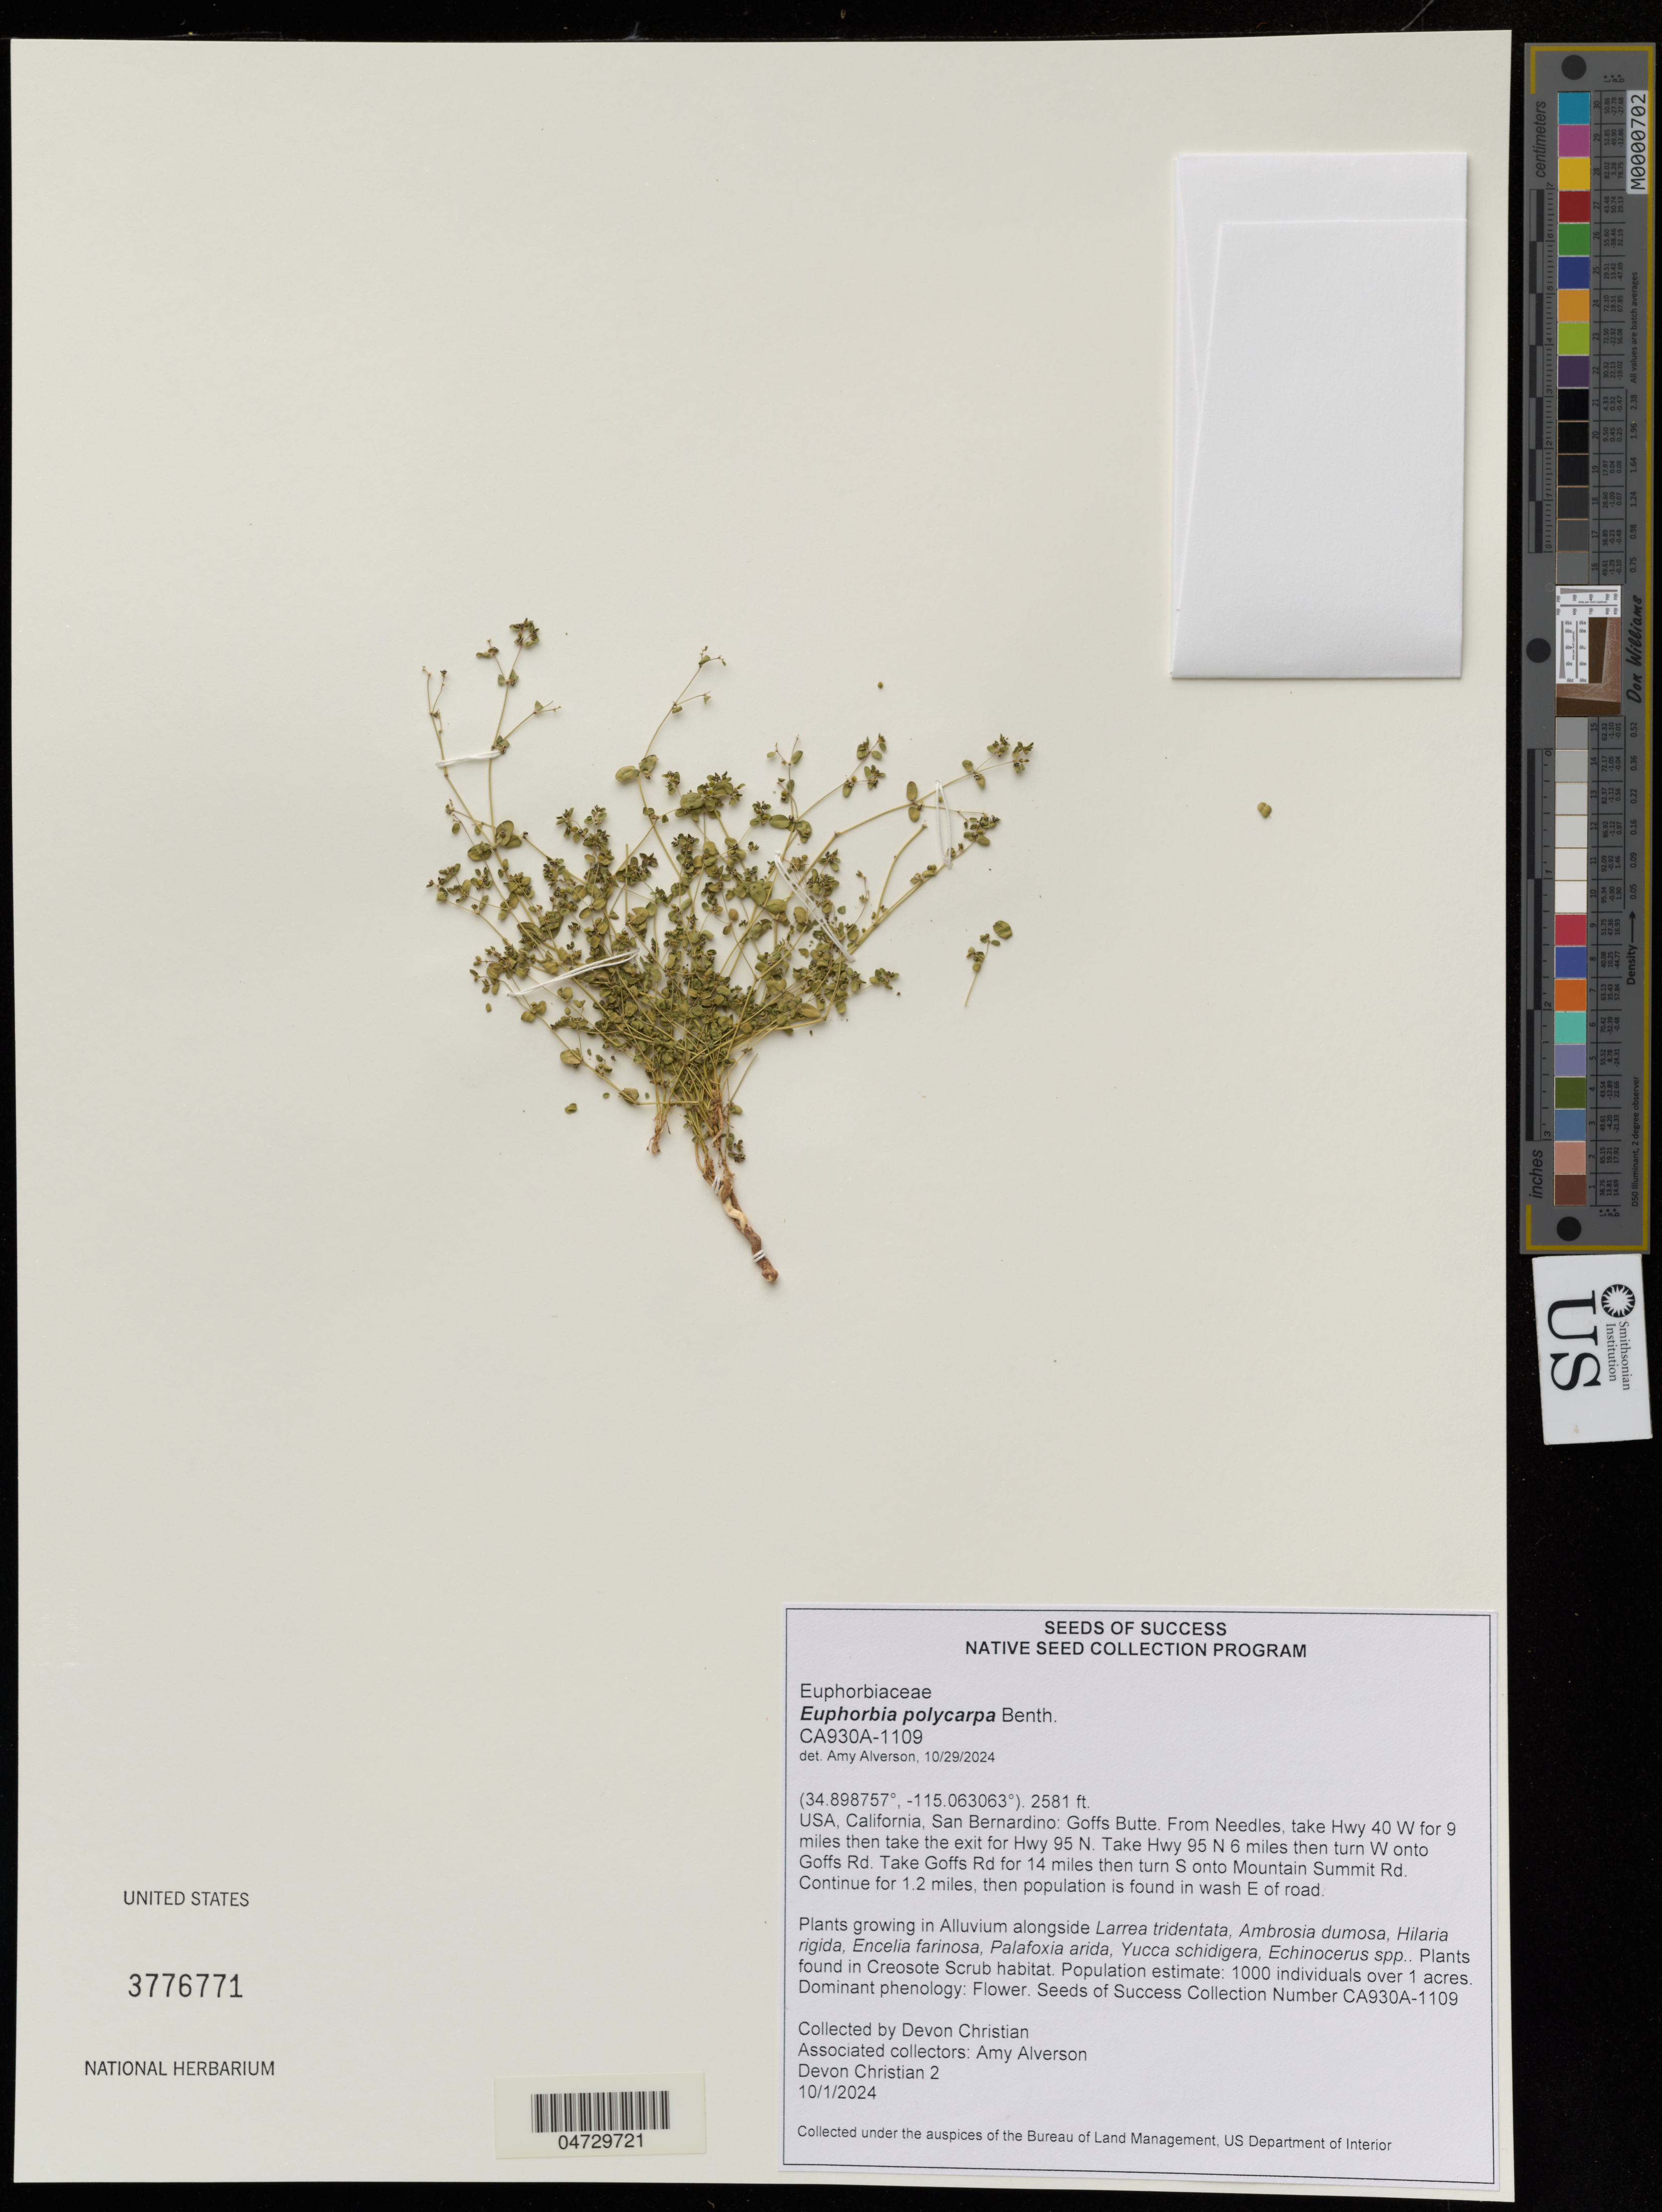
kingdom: Plantae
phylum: Tracheophyta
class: Magnoliopsida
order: Malpighiales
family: Euphorbiaceae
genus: Euphorbia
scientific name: Euphorbia polycarpa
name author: Benth.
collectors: D. Christian & A. Alverson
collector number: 2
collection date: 2024-01-10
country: United States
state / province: California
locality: San Bernardino: Goffs Butte. From Needles, take Hwy 40 W for 9 miles then take the exit for Hwy 95 N. Take Hwy 95 N 6 miles then turn W onto Goffs Rd. Take Goffs Rd for 14 miles then turn S onto Mountain Summit Rd. Continue for 1.2 miles, then population is found in wash E of road.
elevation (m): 787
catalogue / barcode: US 3776771